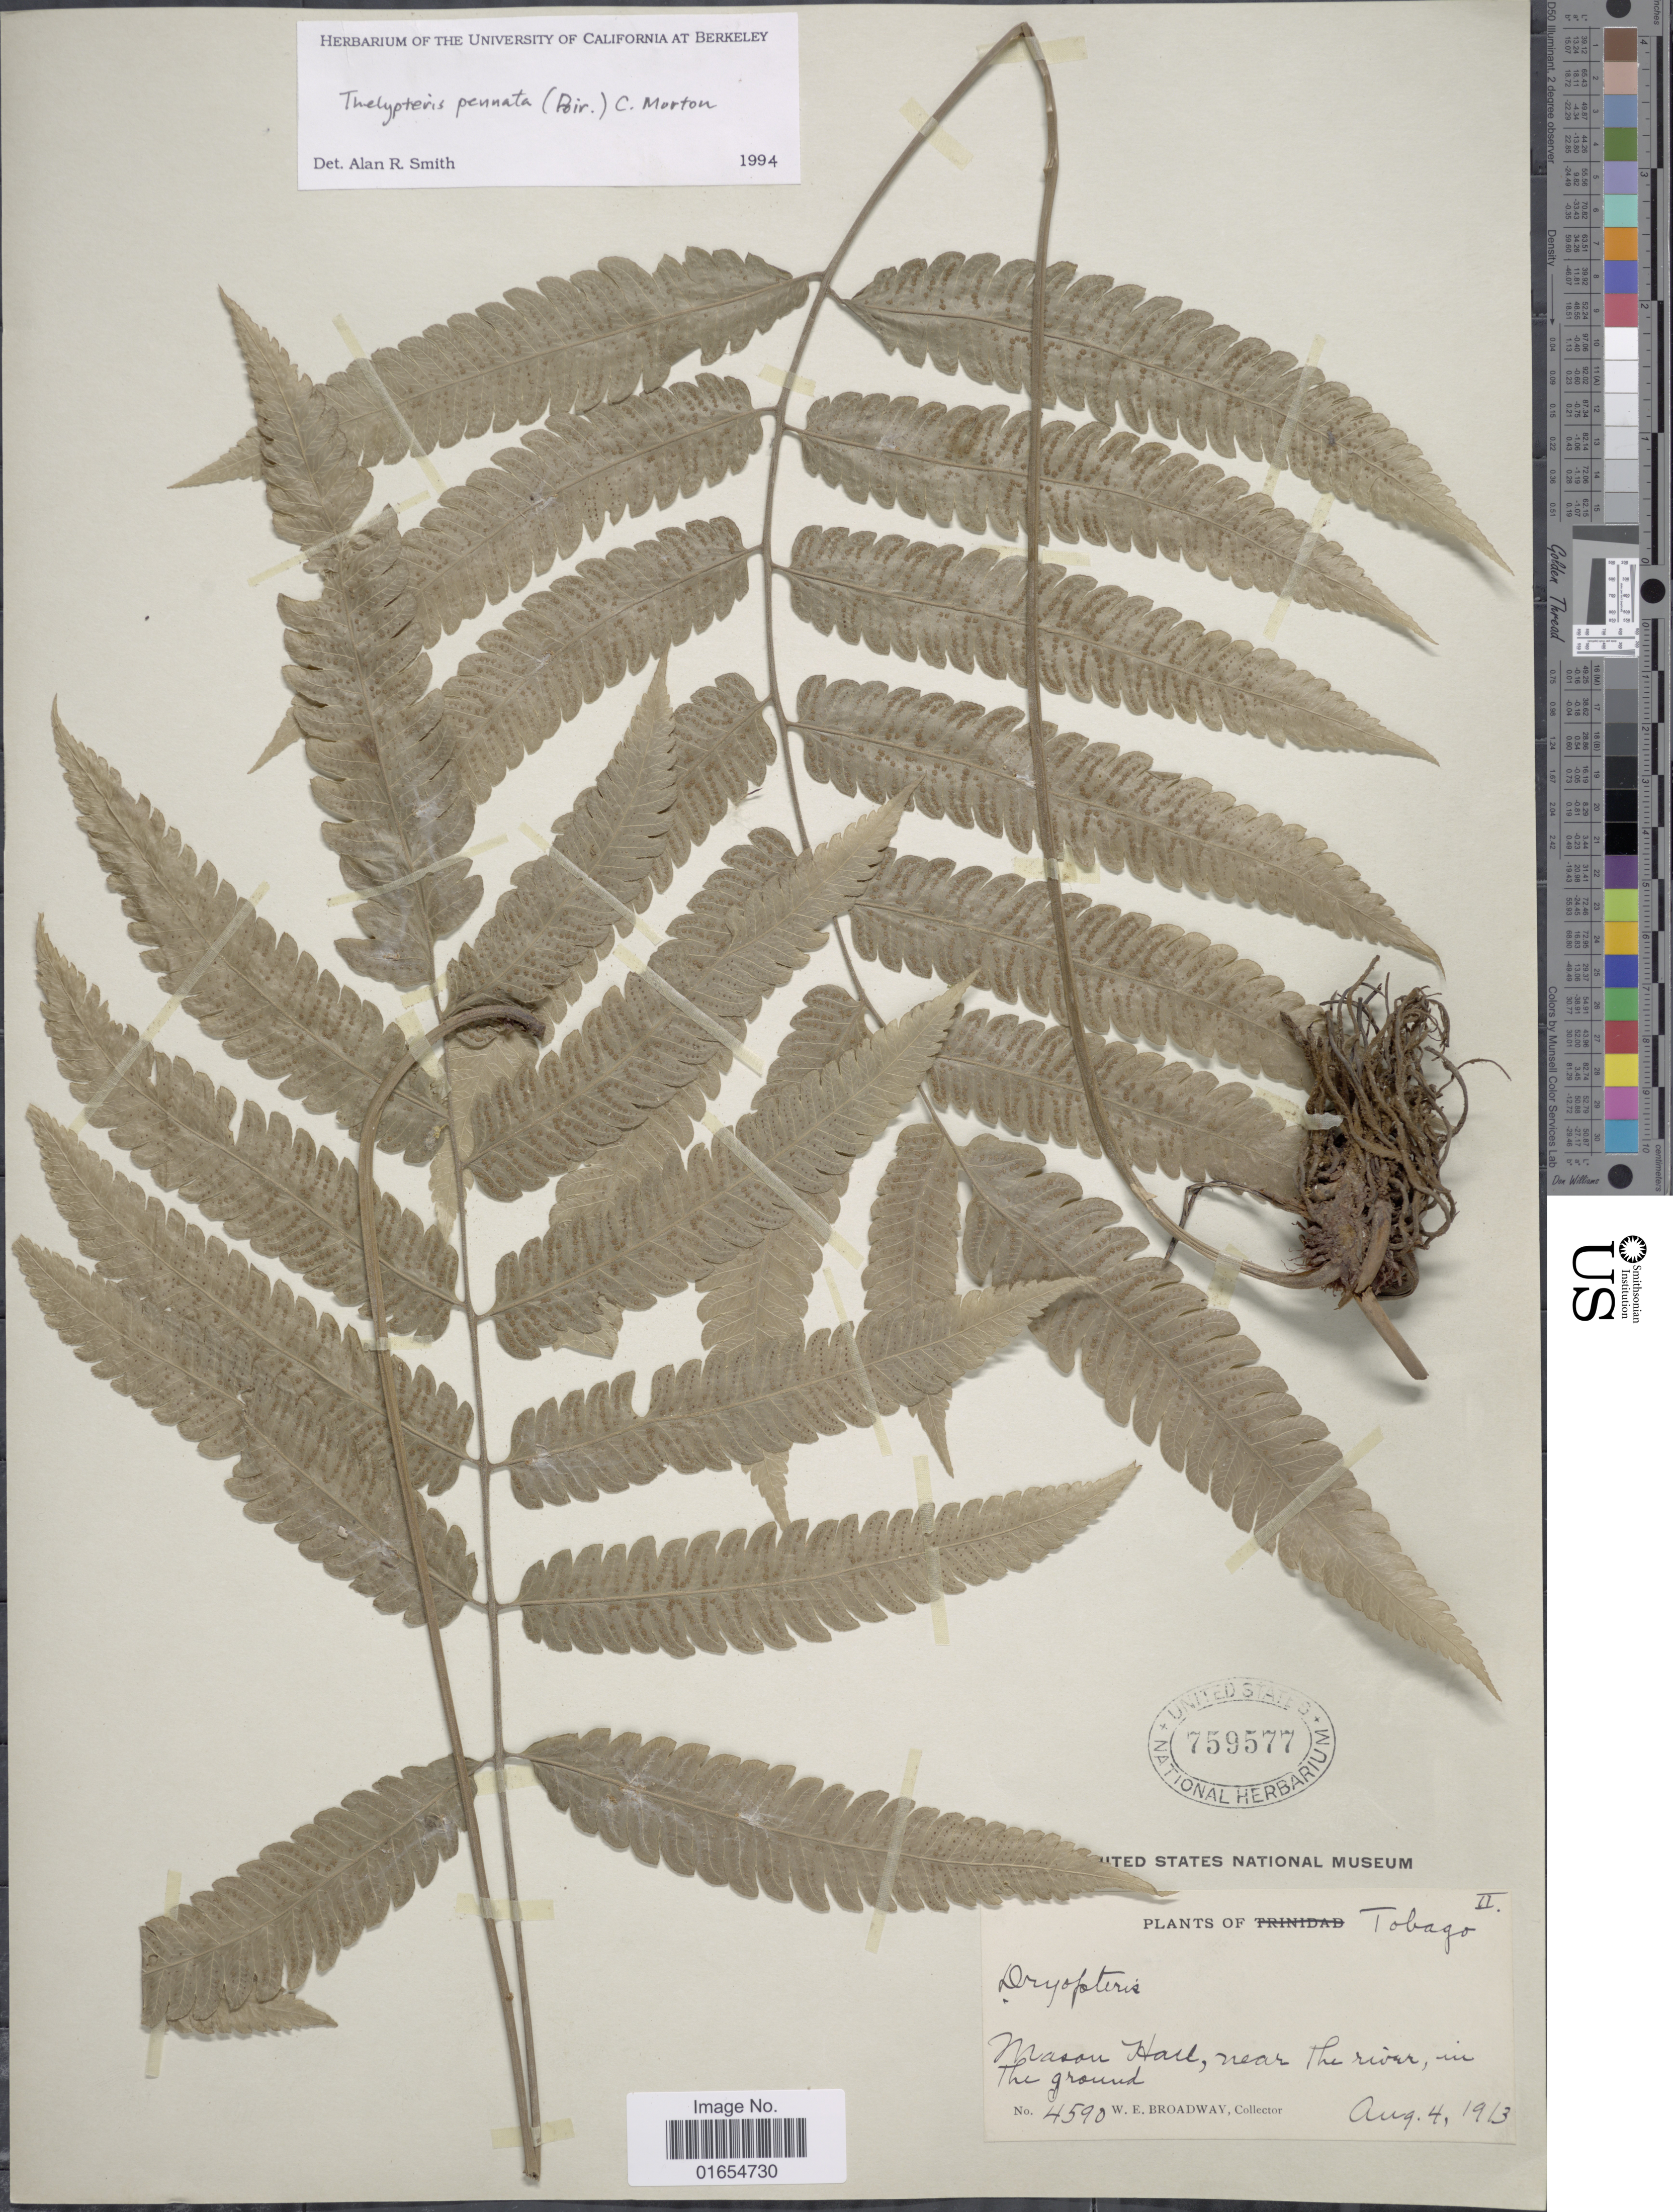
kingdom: Plantae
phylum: Tracheophyta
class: Polypodiopsida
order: Polypodiales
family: Thelypteridaceae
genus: Goniopteris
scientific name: Goniopteris pennata (Poir.) comb. nov., ined 2015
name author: (Poir.)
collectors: W. E. Broadway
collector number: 4590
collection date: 1913-08-04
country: Trinidad and Tobago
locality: Tobago, Mason Hall, near the river, in the ground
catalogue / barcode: US 759577